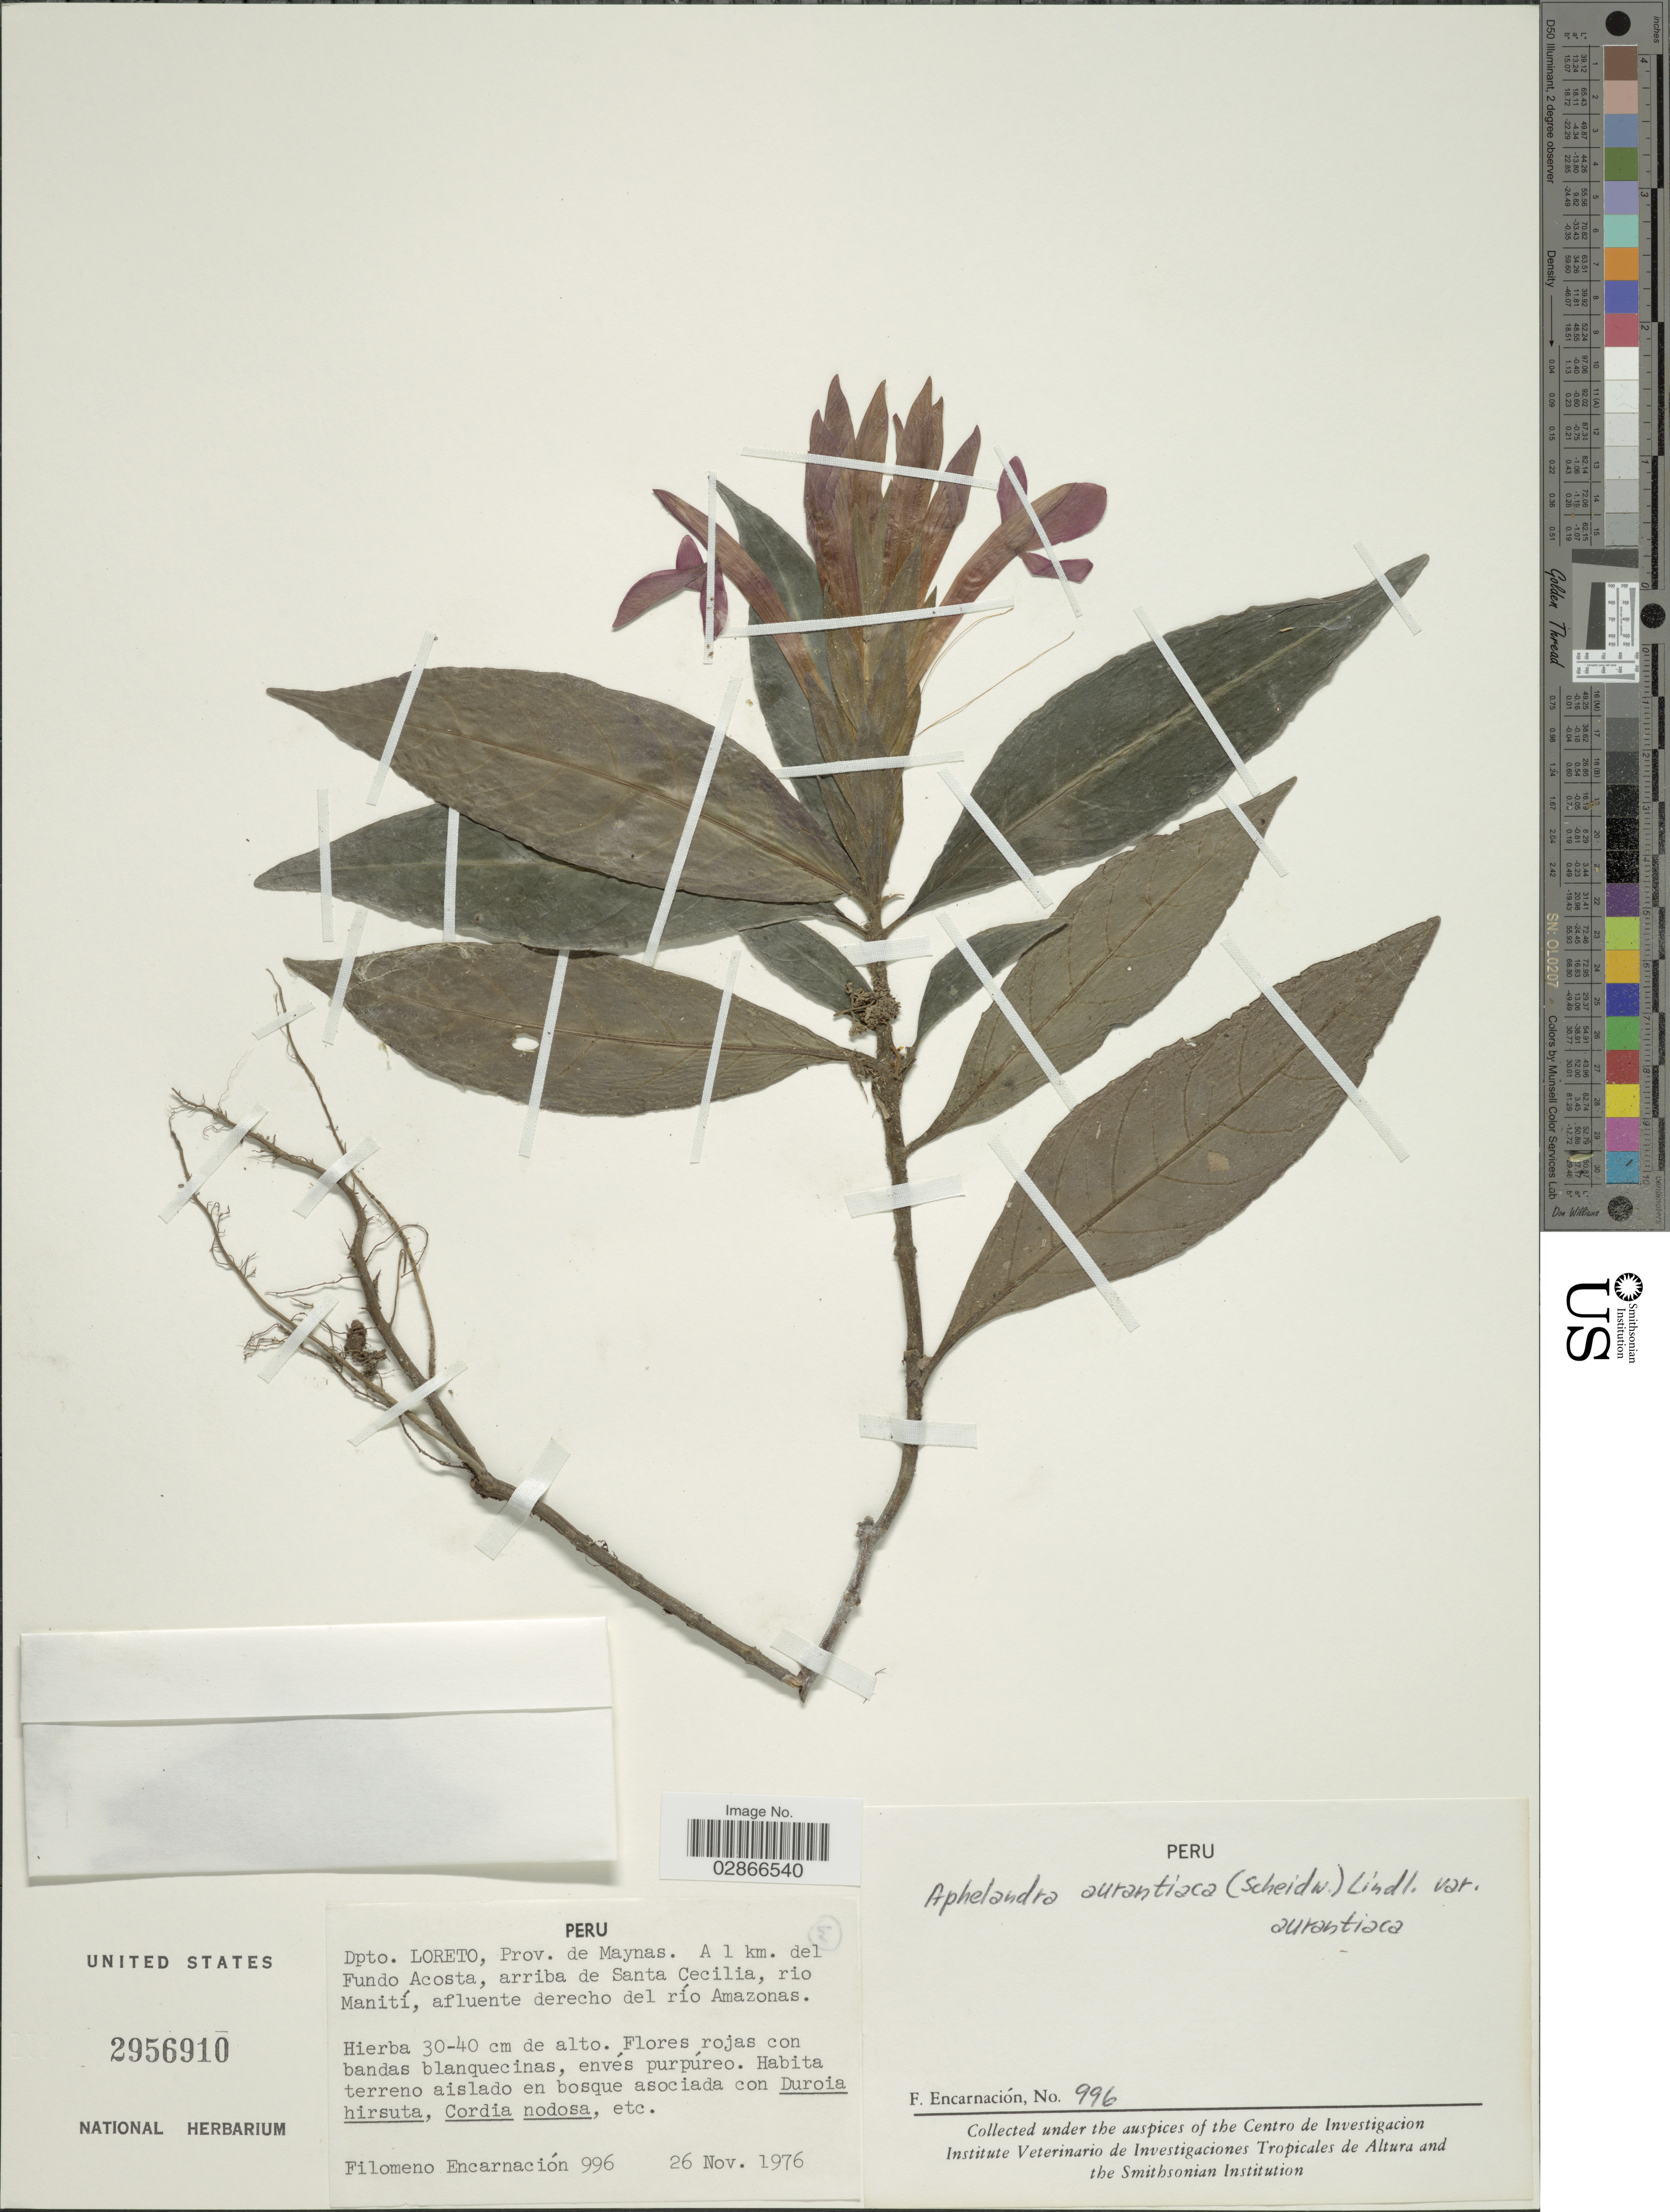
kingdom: Plantae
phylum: Tracheophyta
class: Magnoliopsida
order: Lamiales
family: Acanthaceae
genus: Aphelandra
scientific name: Aphelandra aurantiaca var. nitens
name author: (Hook.) Wassh.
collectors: F. Encarnación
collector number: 996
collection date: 1976-11-26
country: Peru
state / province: Loreto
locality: Dpto. Loreto. Prov. de Maynas. A 1 km del Fundo Acosta, arriba de Santa Cecilia, rio Manití, afluente derecho del río Amazonas.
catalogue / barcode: US 2956910